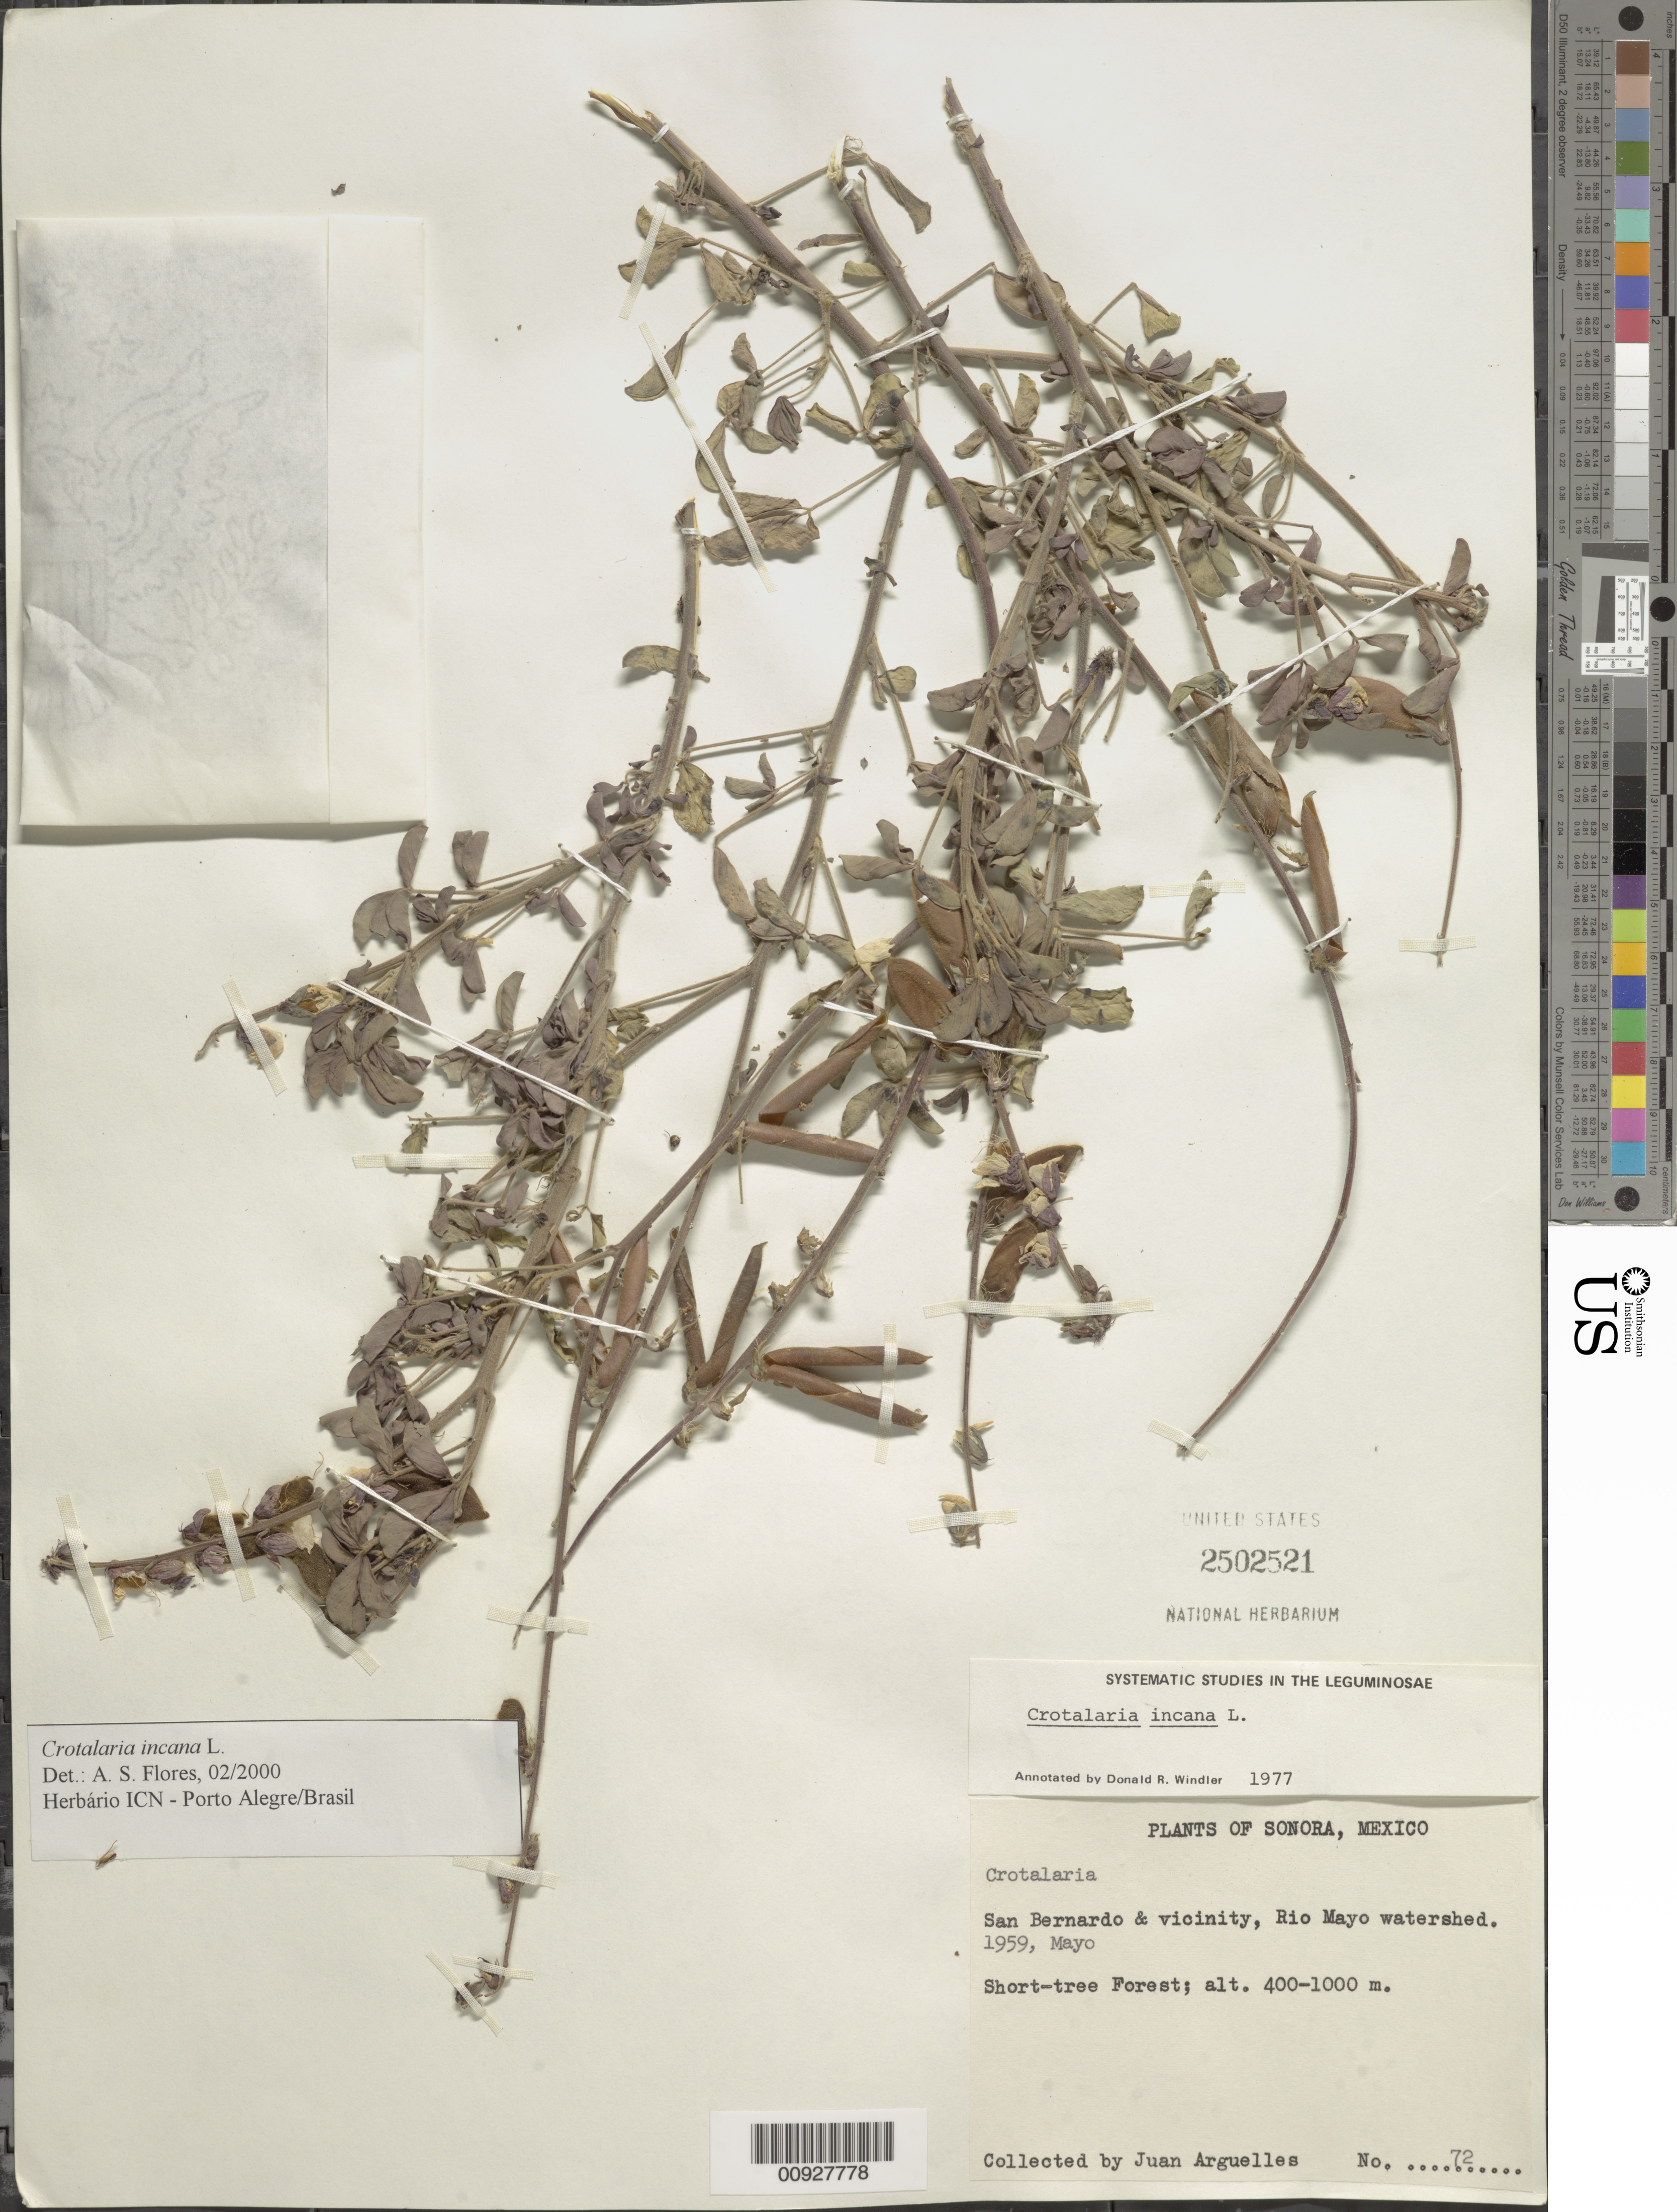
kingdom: Plantae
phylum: Tracheophyta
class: Magnoliopsida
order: Fabales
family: Fabaceae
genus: Crotalaria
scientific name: Crotalaria incana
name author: L.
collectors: J. Arguelles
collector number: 72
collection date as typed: May 1959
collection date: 1959-05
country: Mexico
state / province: Sonora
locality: San Bernardo & vicinity, Río Mayo watershed.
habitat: Short-tree Forest.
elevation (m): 1000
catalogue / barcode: US 2502521